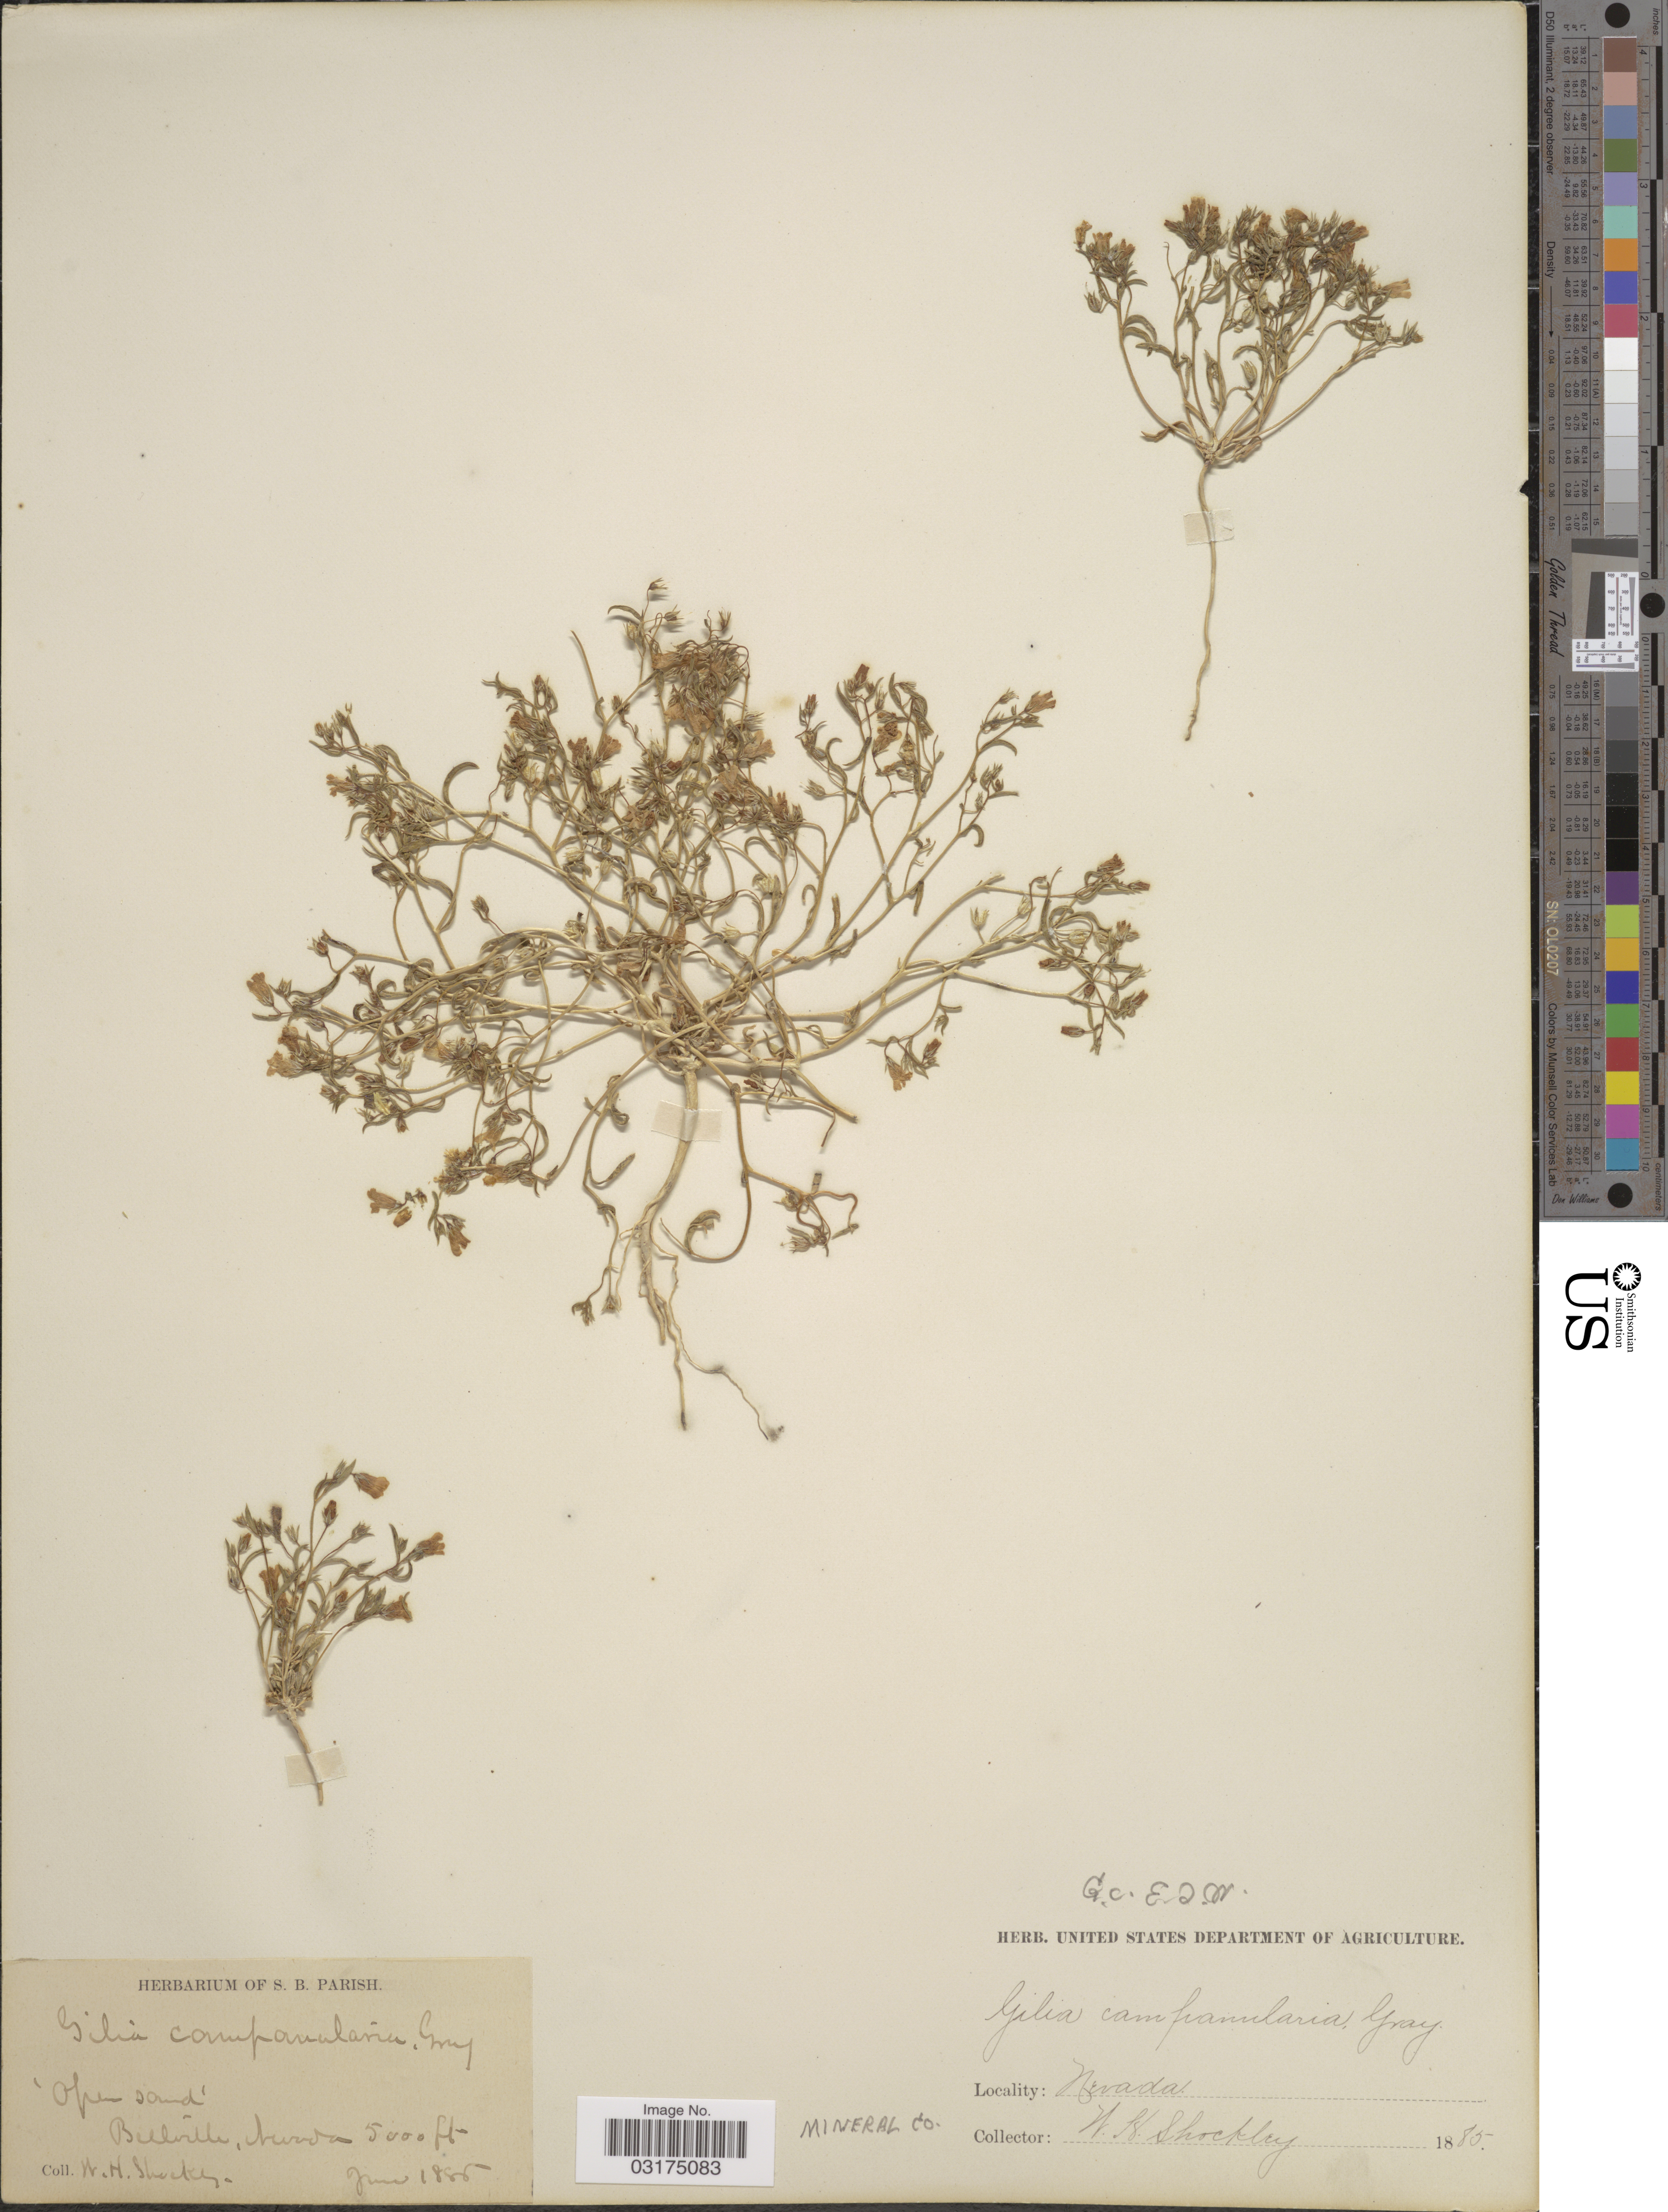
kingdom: Plantae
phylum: Tracheophyta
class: Magnoliopsida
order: Ericales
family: Polemoniaceae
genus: Linanthus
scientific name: Linanthus campanulatus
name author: (A. Gray) J.M. Porter & L.A. Johnson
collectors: W. Shockley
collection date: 1885-06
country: United States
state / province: Nevada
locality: Bellville, Mineral Co.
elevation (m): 1524